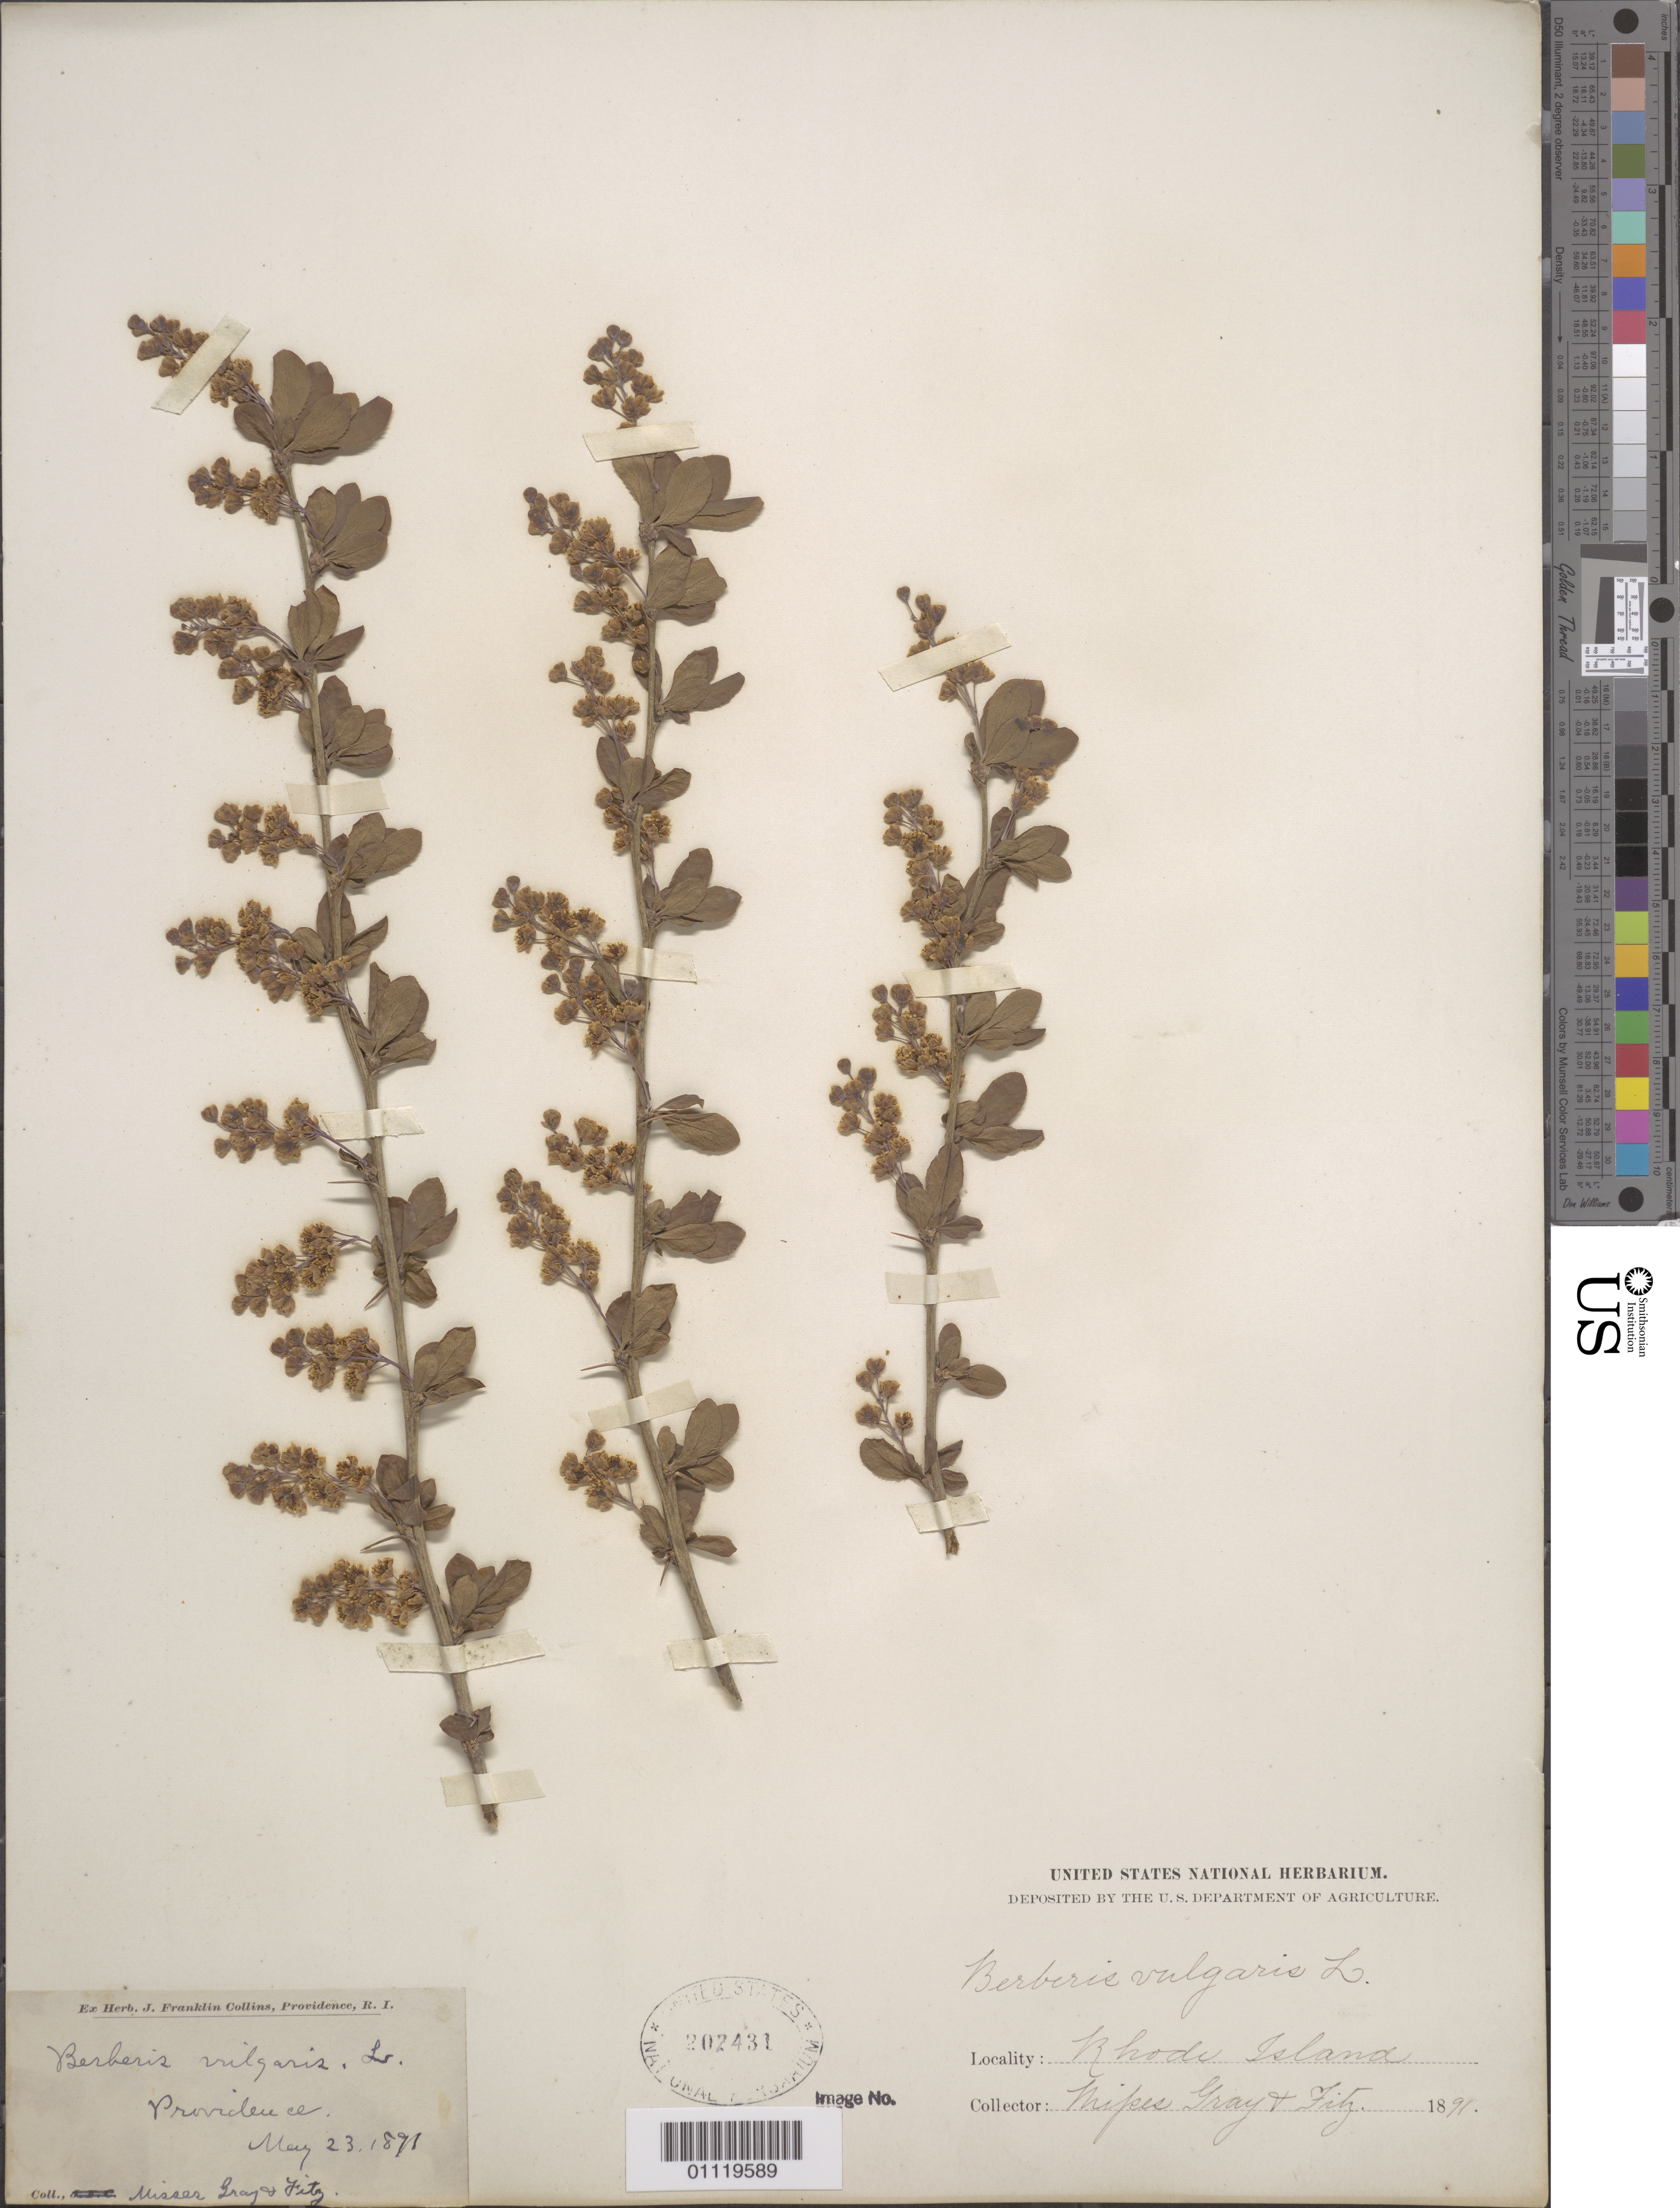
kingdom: Plantae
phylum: Tracheophyta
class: Magnoliopsida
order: Ranunculales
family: Berberidaceae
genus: Berberis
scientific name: Berberis vulgaris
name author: L.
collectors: -- Gray & -- Fity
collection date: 1891-05-23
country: United States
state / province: Rhode Island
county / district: Providence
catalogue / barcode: US 202431